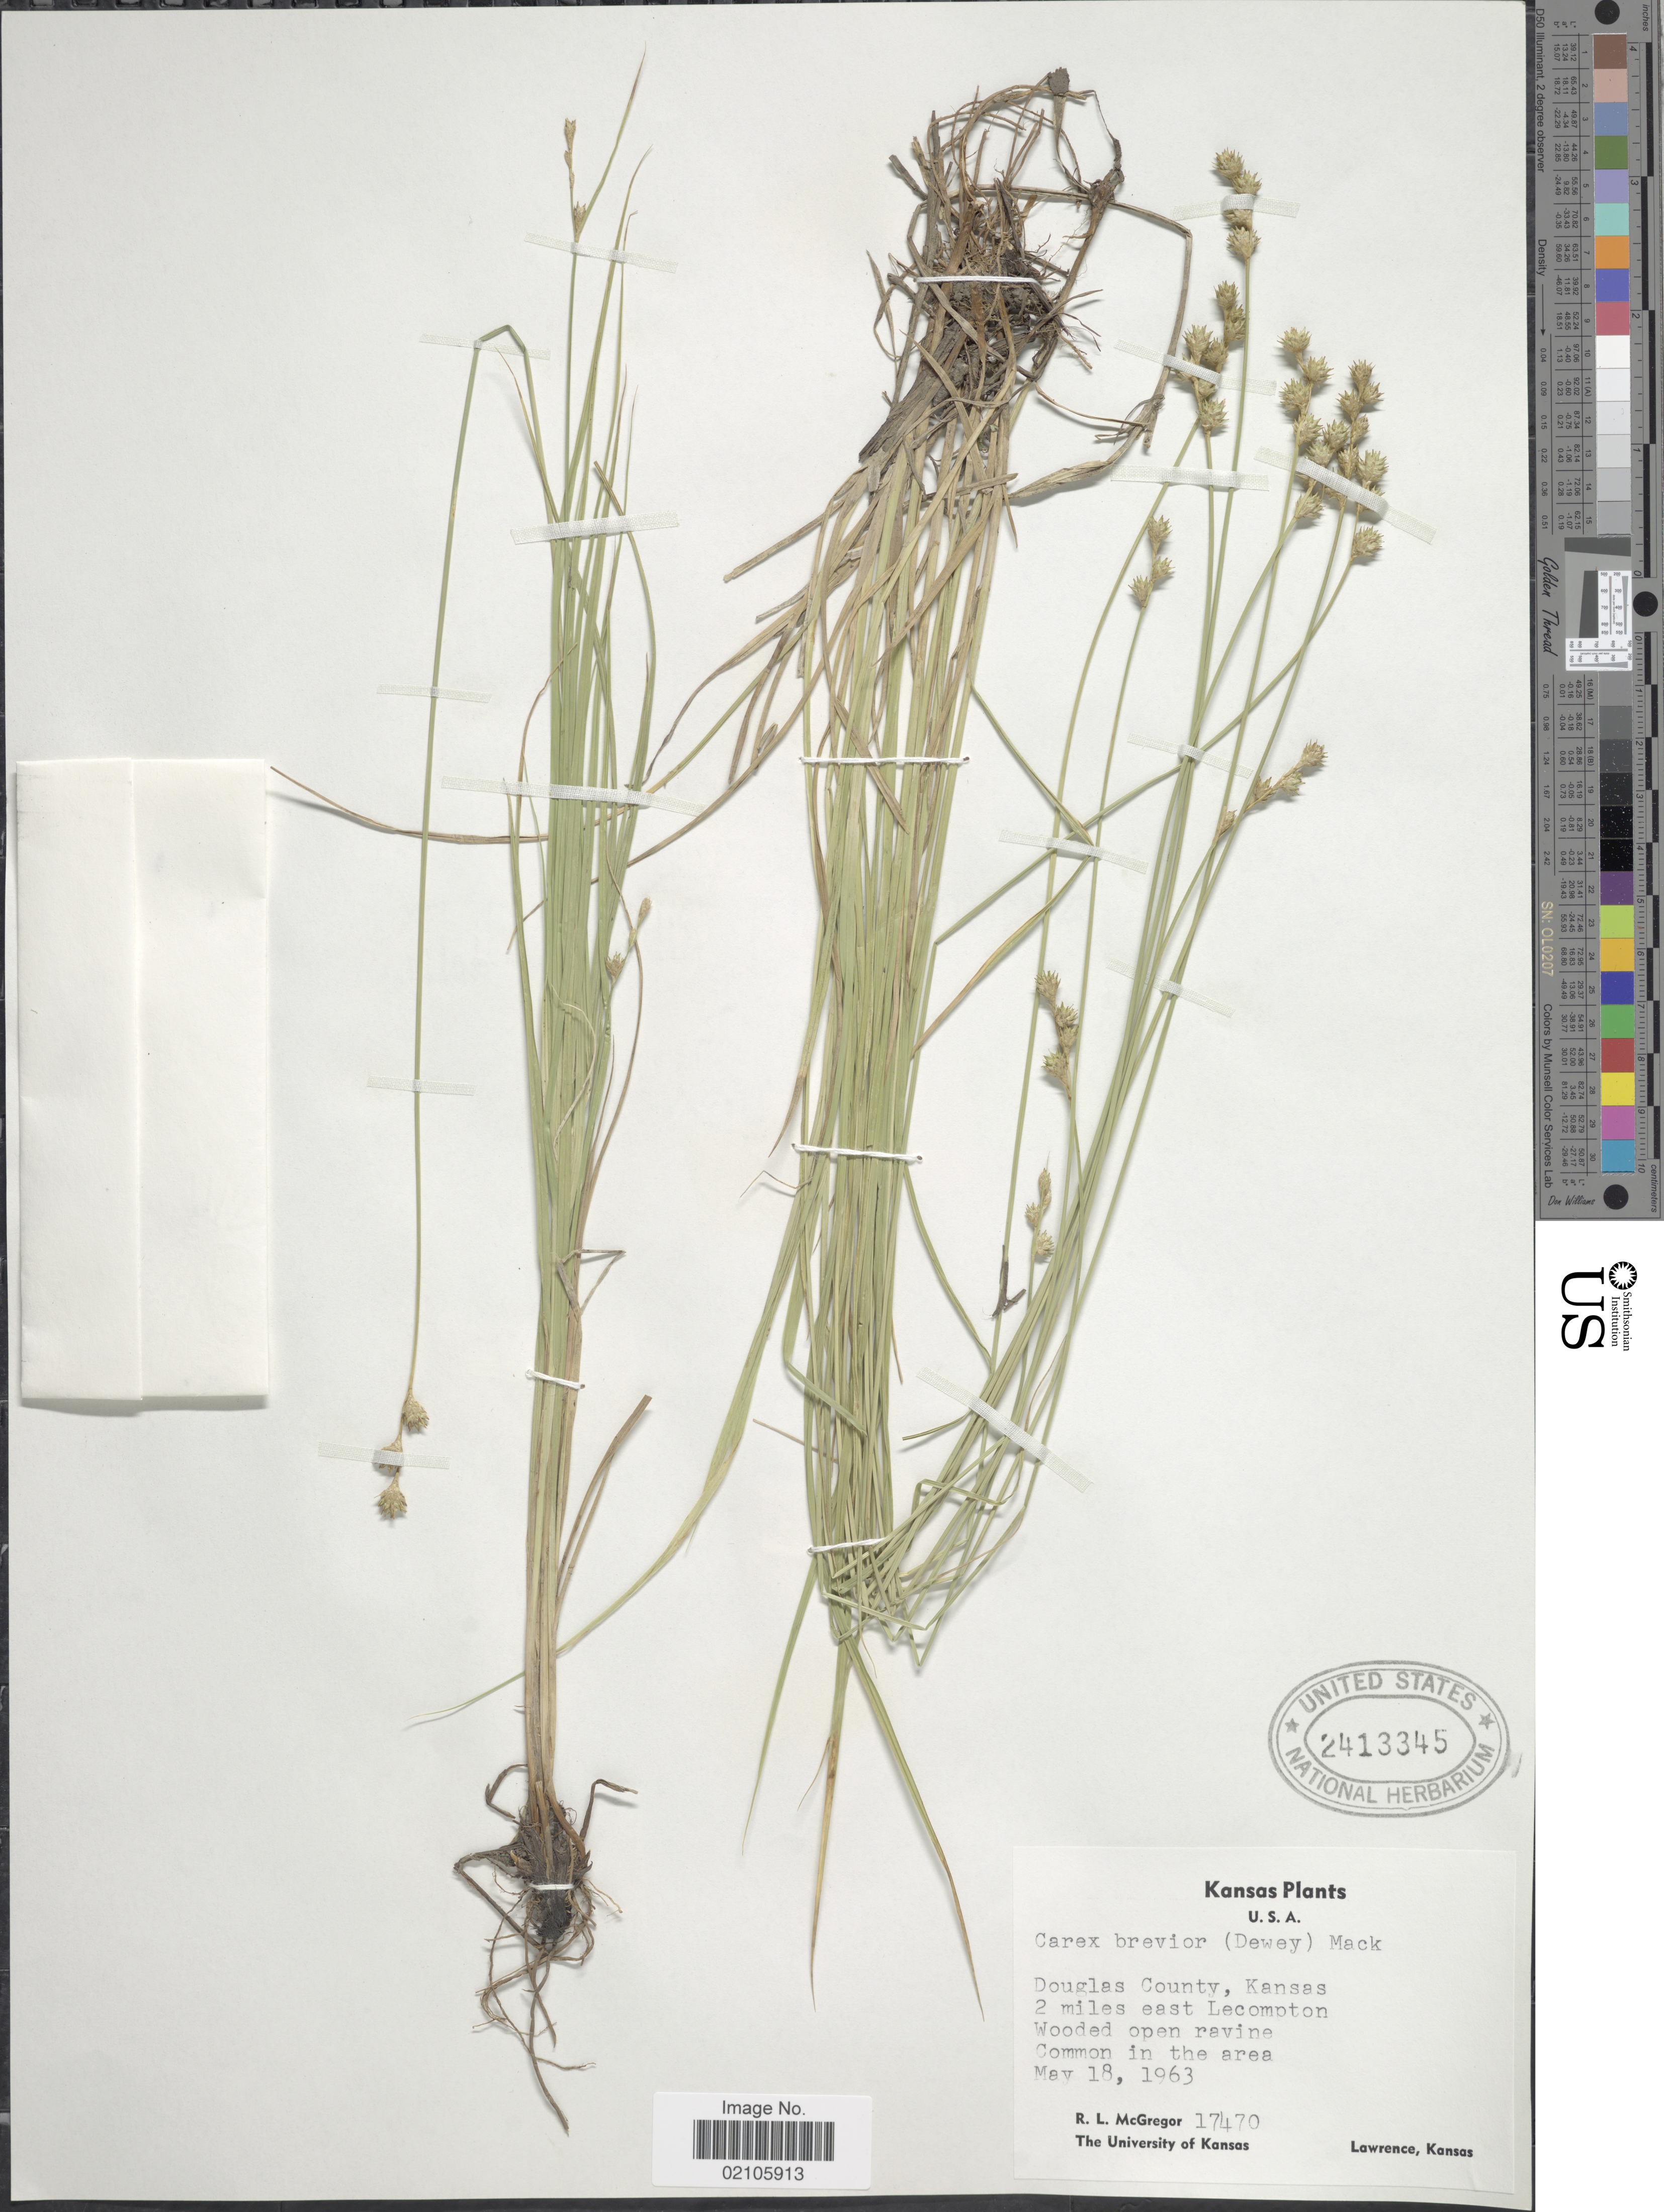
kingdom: Plantae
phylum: Tracheophyta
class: Liliopsida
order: Poales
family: Cyperaceae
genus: Carex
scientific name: Carex brevior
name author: (Dewey) Mack. ex Lunell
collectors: R. McGregor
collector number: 17470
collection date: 1963-05-18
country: United States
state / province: Kansas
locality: Douglas County, Kansas, 2 miles east Lecompton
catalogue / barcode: US 2413345